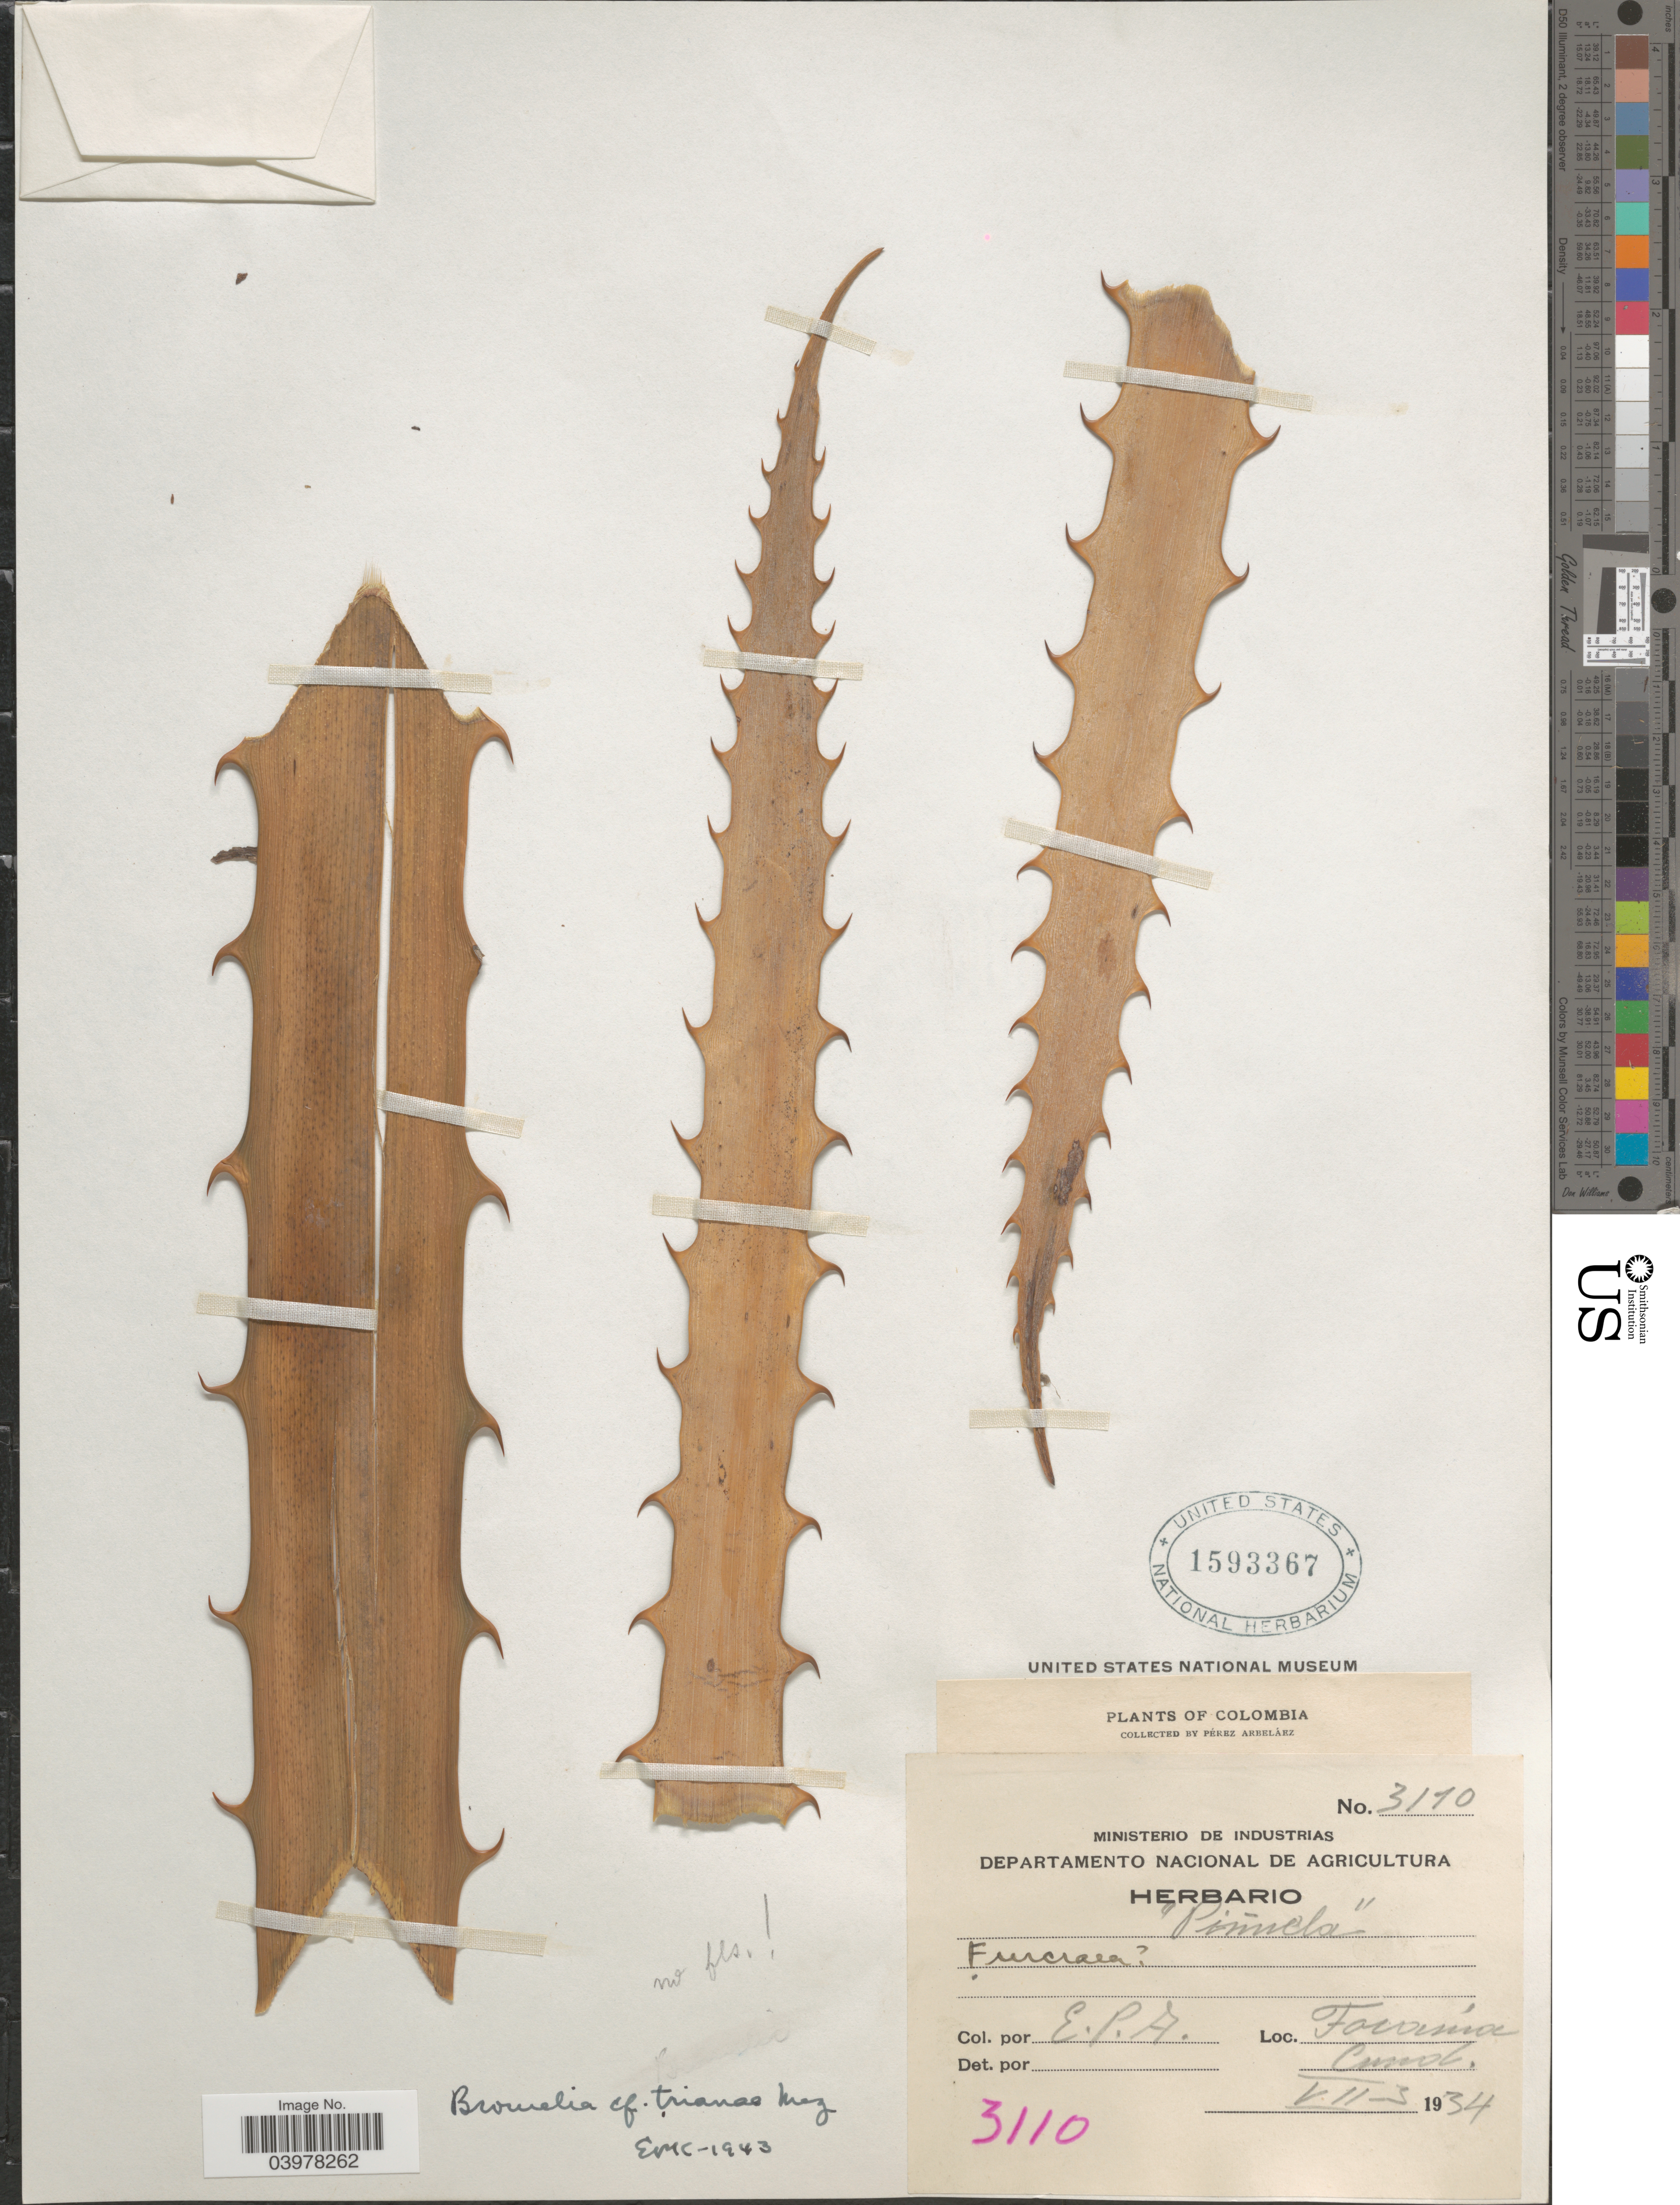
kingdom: Plantae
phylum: Tracheophyta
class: Liliopsida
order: Poales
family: Bromeliaceae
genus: Bromelia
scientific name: Bromelia trianae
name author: Mez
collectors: E. Pérez Arbeláez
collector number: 3110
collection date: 1934-07-03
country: Colombia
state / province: Cundinamarca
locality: Tocaima. Cund.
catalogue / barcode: US 1593367